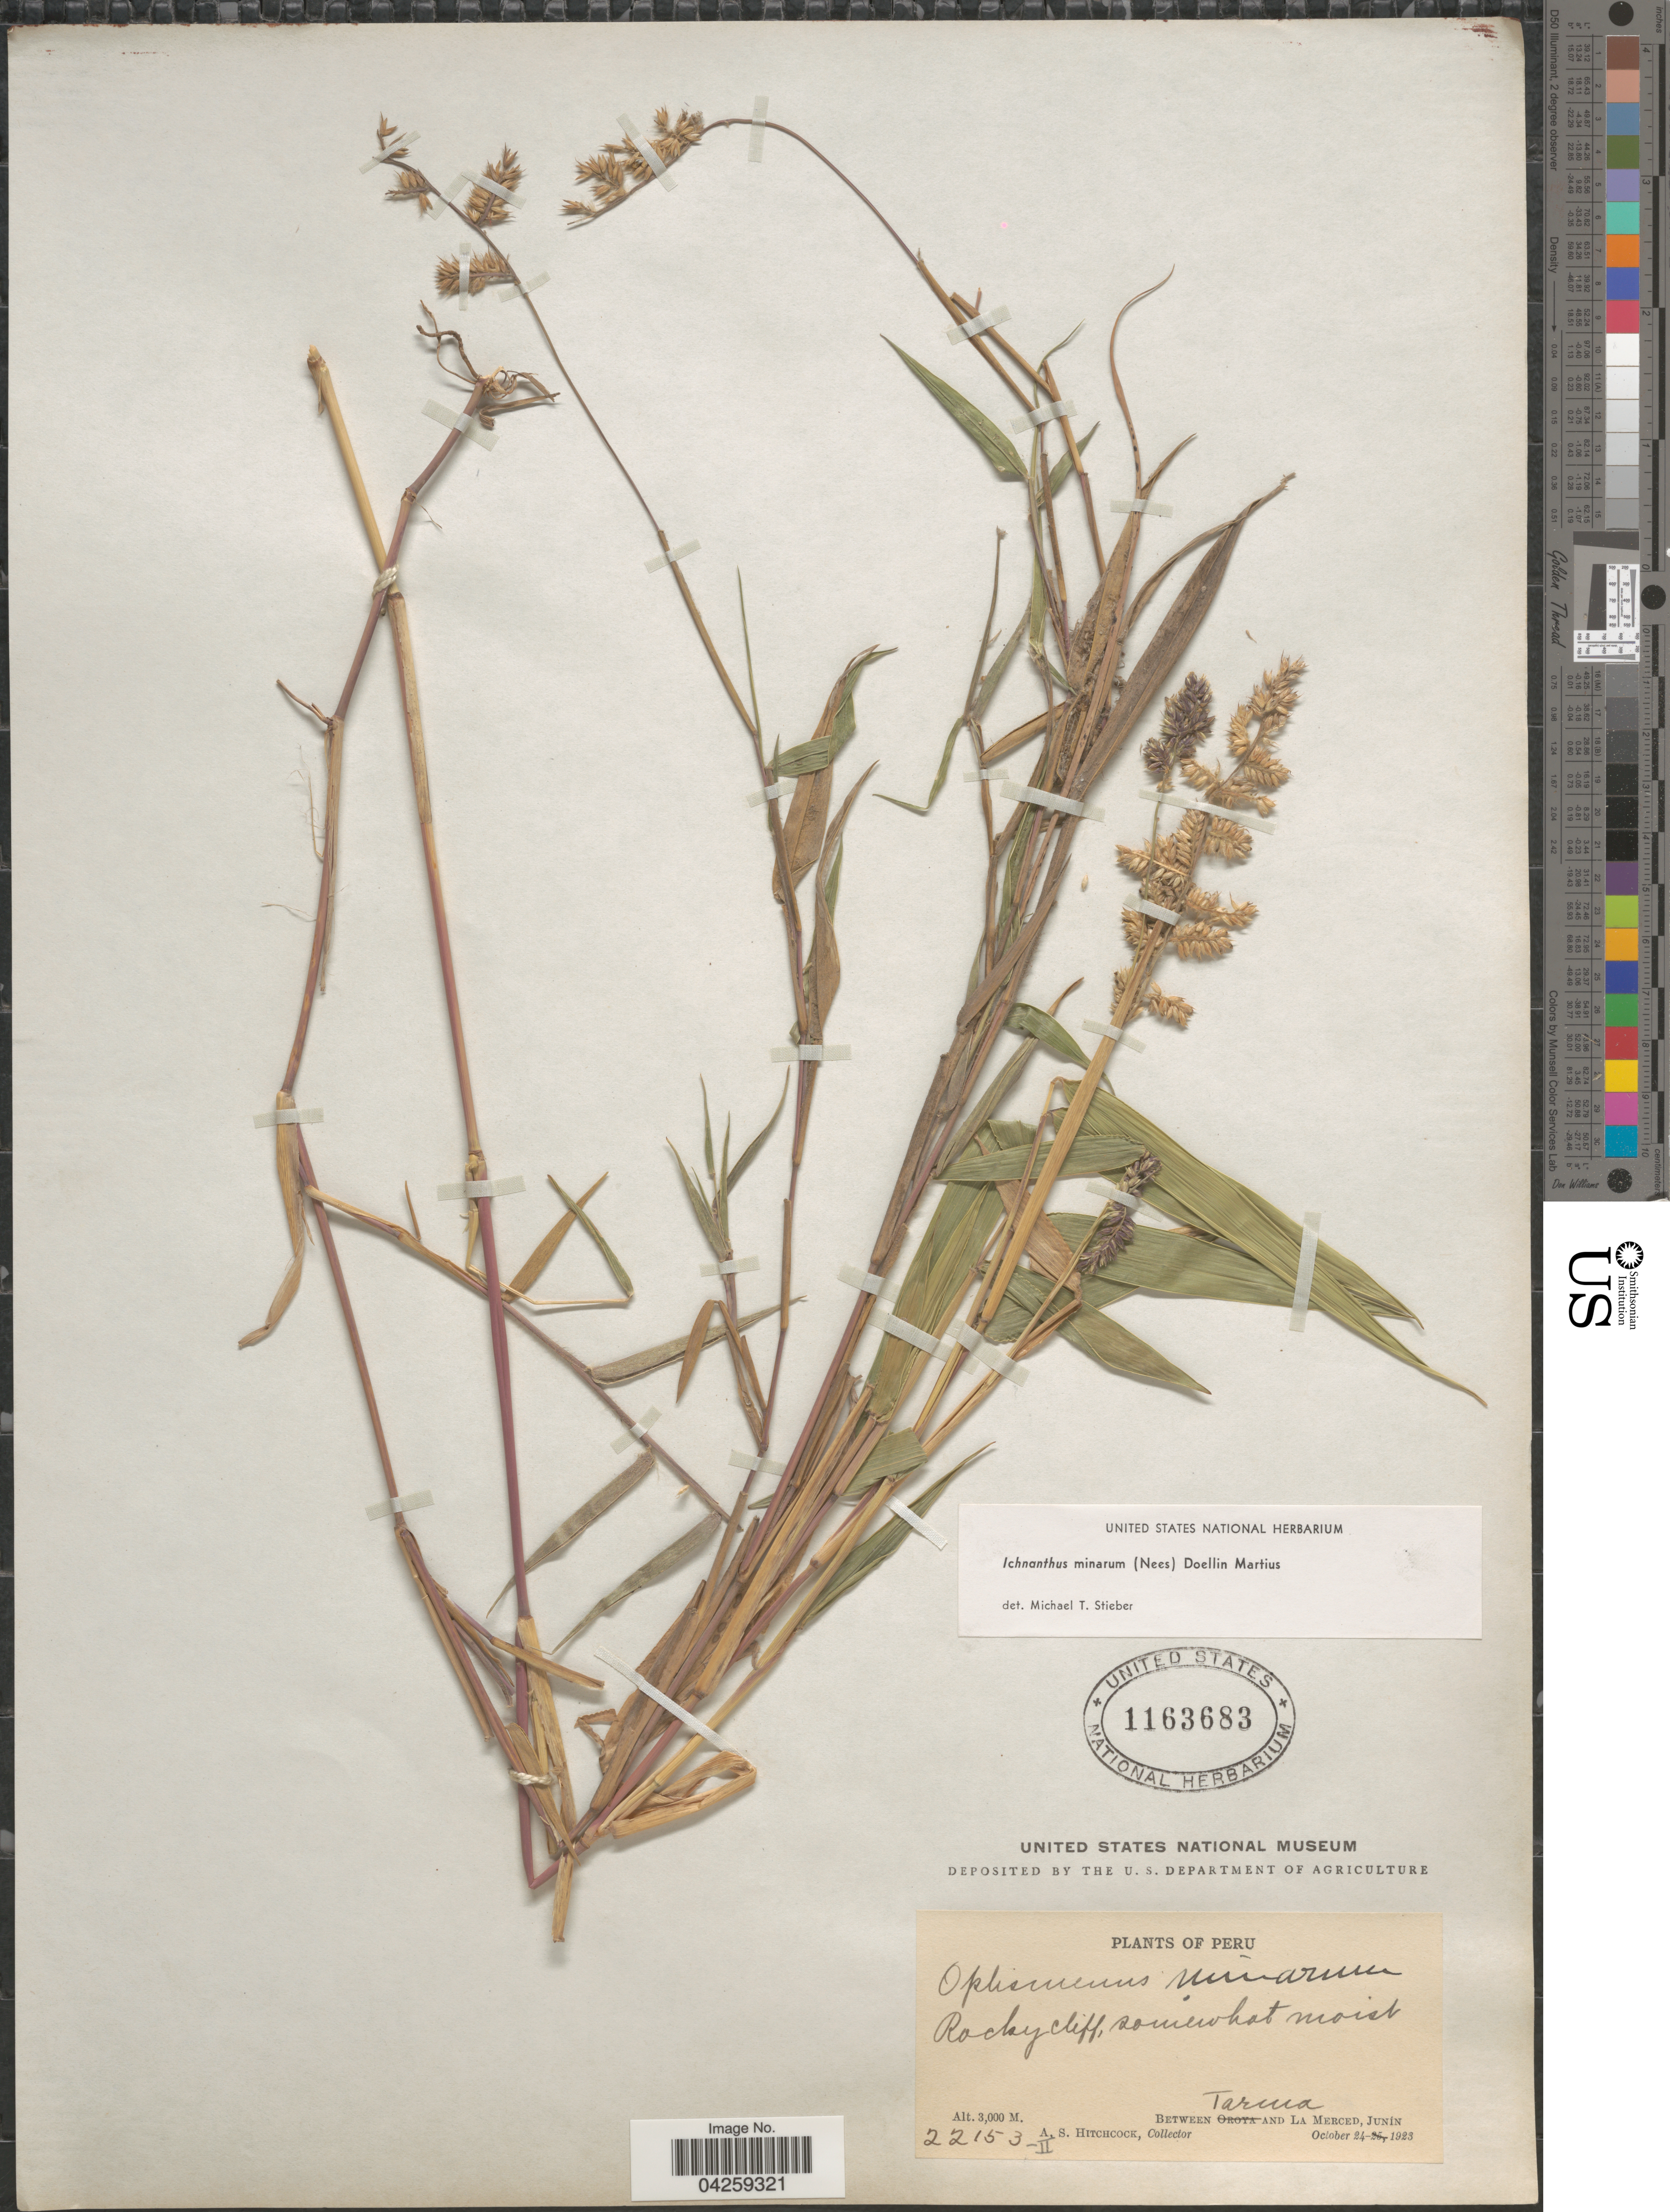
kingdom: Plantae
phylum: Tracheophyta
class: Liliopsida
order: Poales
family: Poaceae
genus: Ichnanthus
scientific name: Ichnanthus pallens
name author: (Sw.) Munro ex Benth.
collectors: A. S. Hitchcock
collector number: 22153-II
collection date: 1923-10-24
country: Peru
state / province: Junín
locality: Rocky cliff, somewhat moist. Between Tarma and La Merced.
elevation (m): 3000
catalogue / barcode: US 1163683